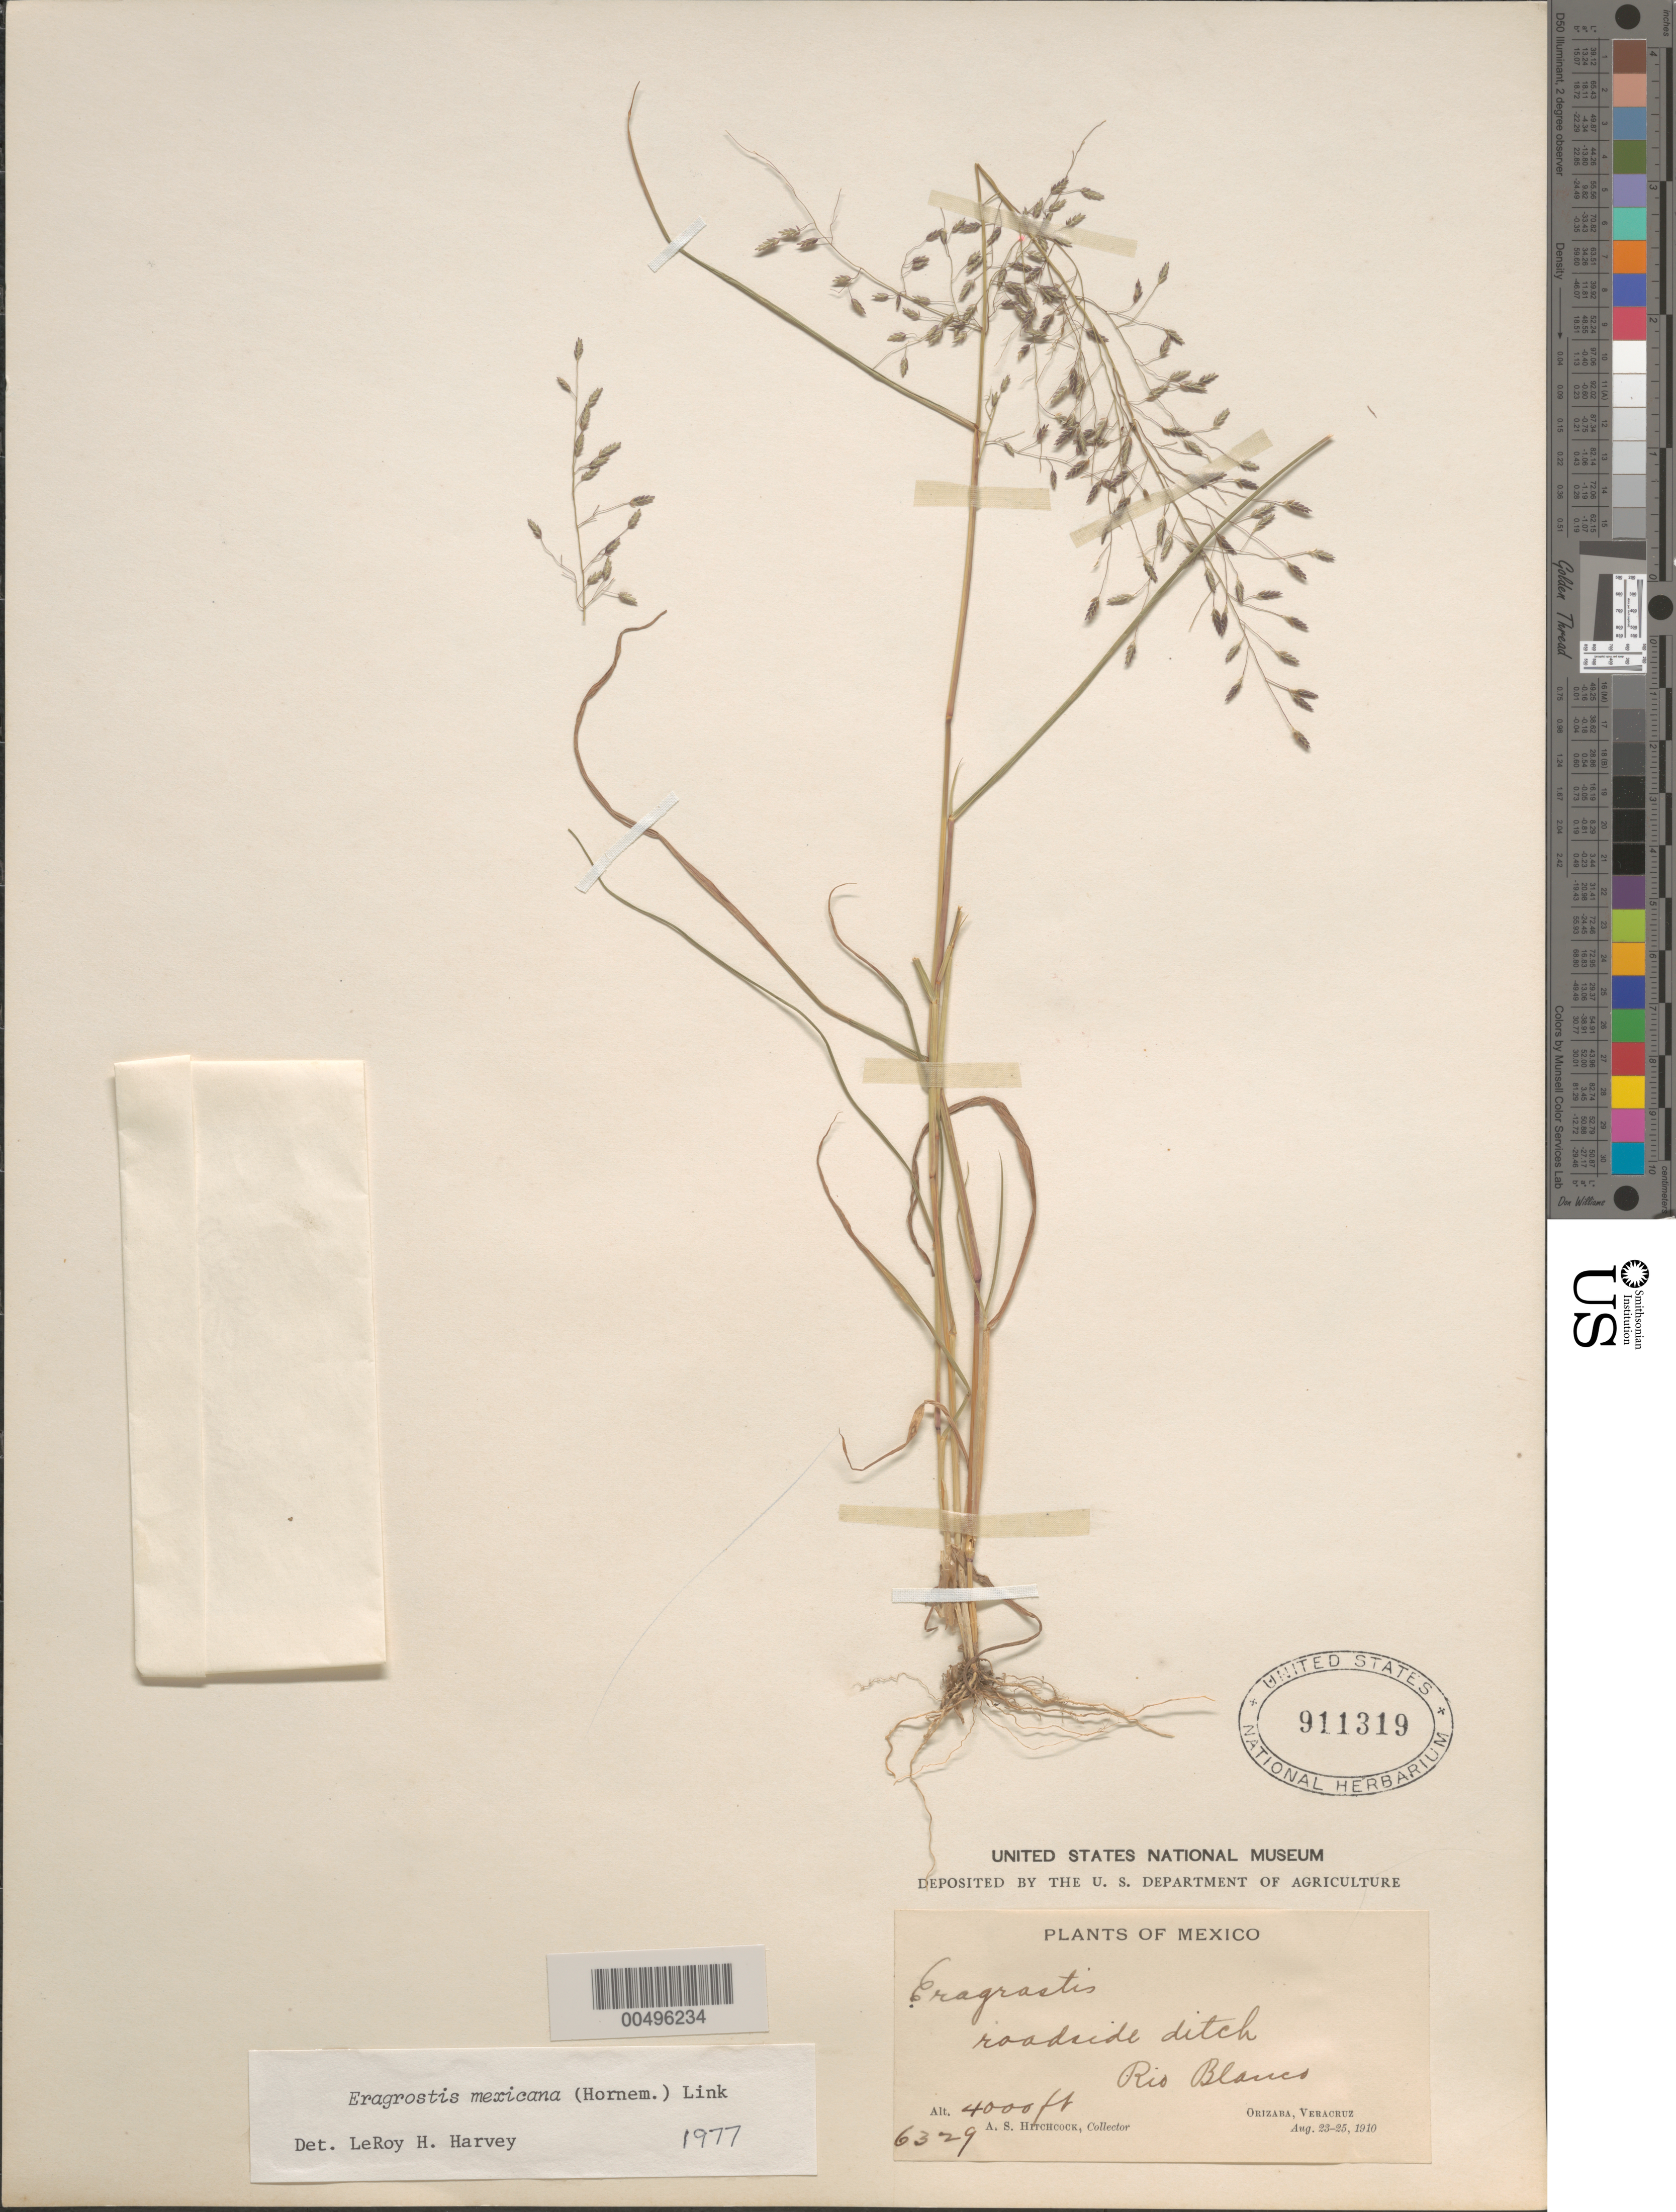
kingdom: Plantae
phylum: Tracheophyta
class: Liliopsida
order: Poales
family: Poaceae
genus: Eragrostis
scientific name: Eragrostis mexicana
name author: (Hornem.) Link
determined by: Harvey, L. H.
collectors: A. S. Hitchcock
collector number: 6329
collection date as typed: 23 Aug 1910 to 25 Aug 1910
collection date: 1910-08-23/1910-08-25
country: Mexico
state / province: Veracruz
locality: Orizaba, Rio Blanco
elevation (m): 1219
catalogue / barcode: US 911319